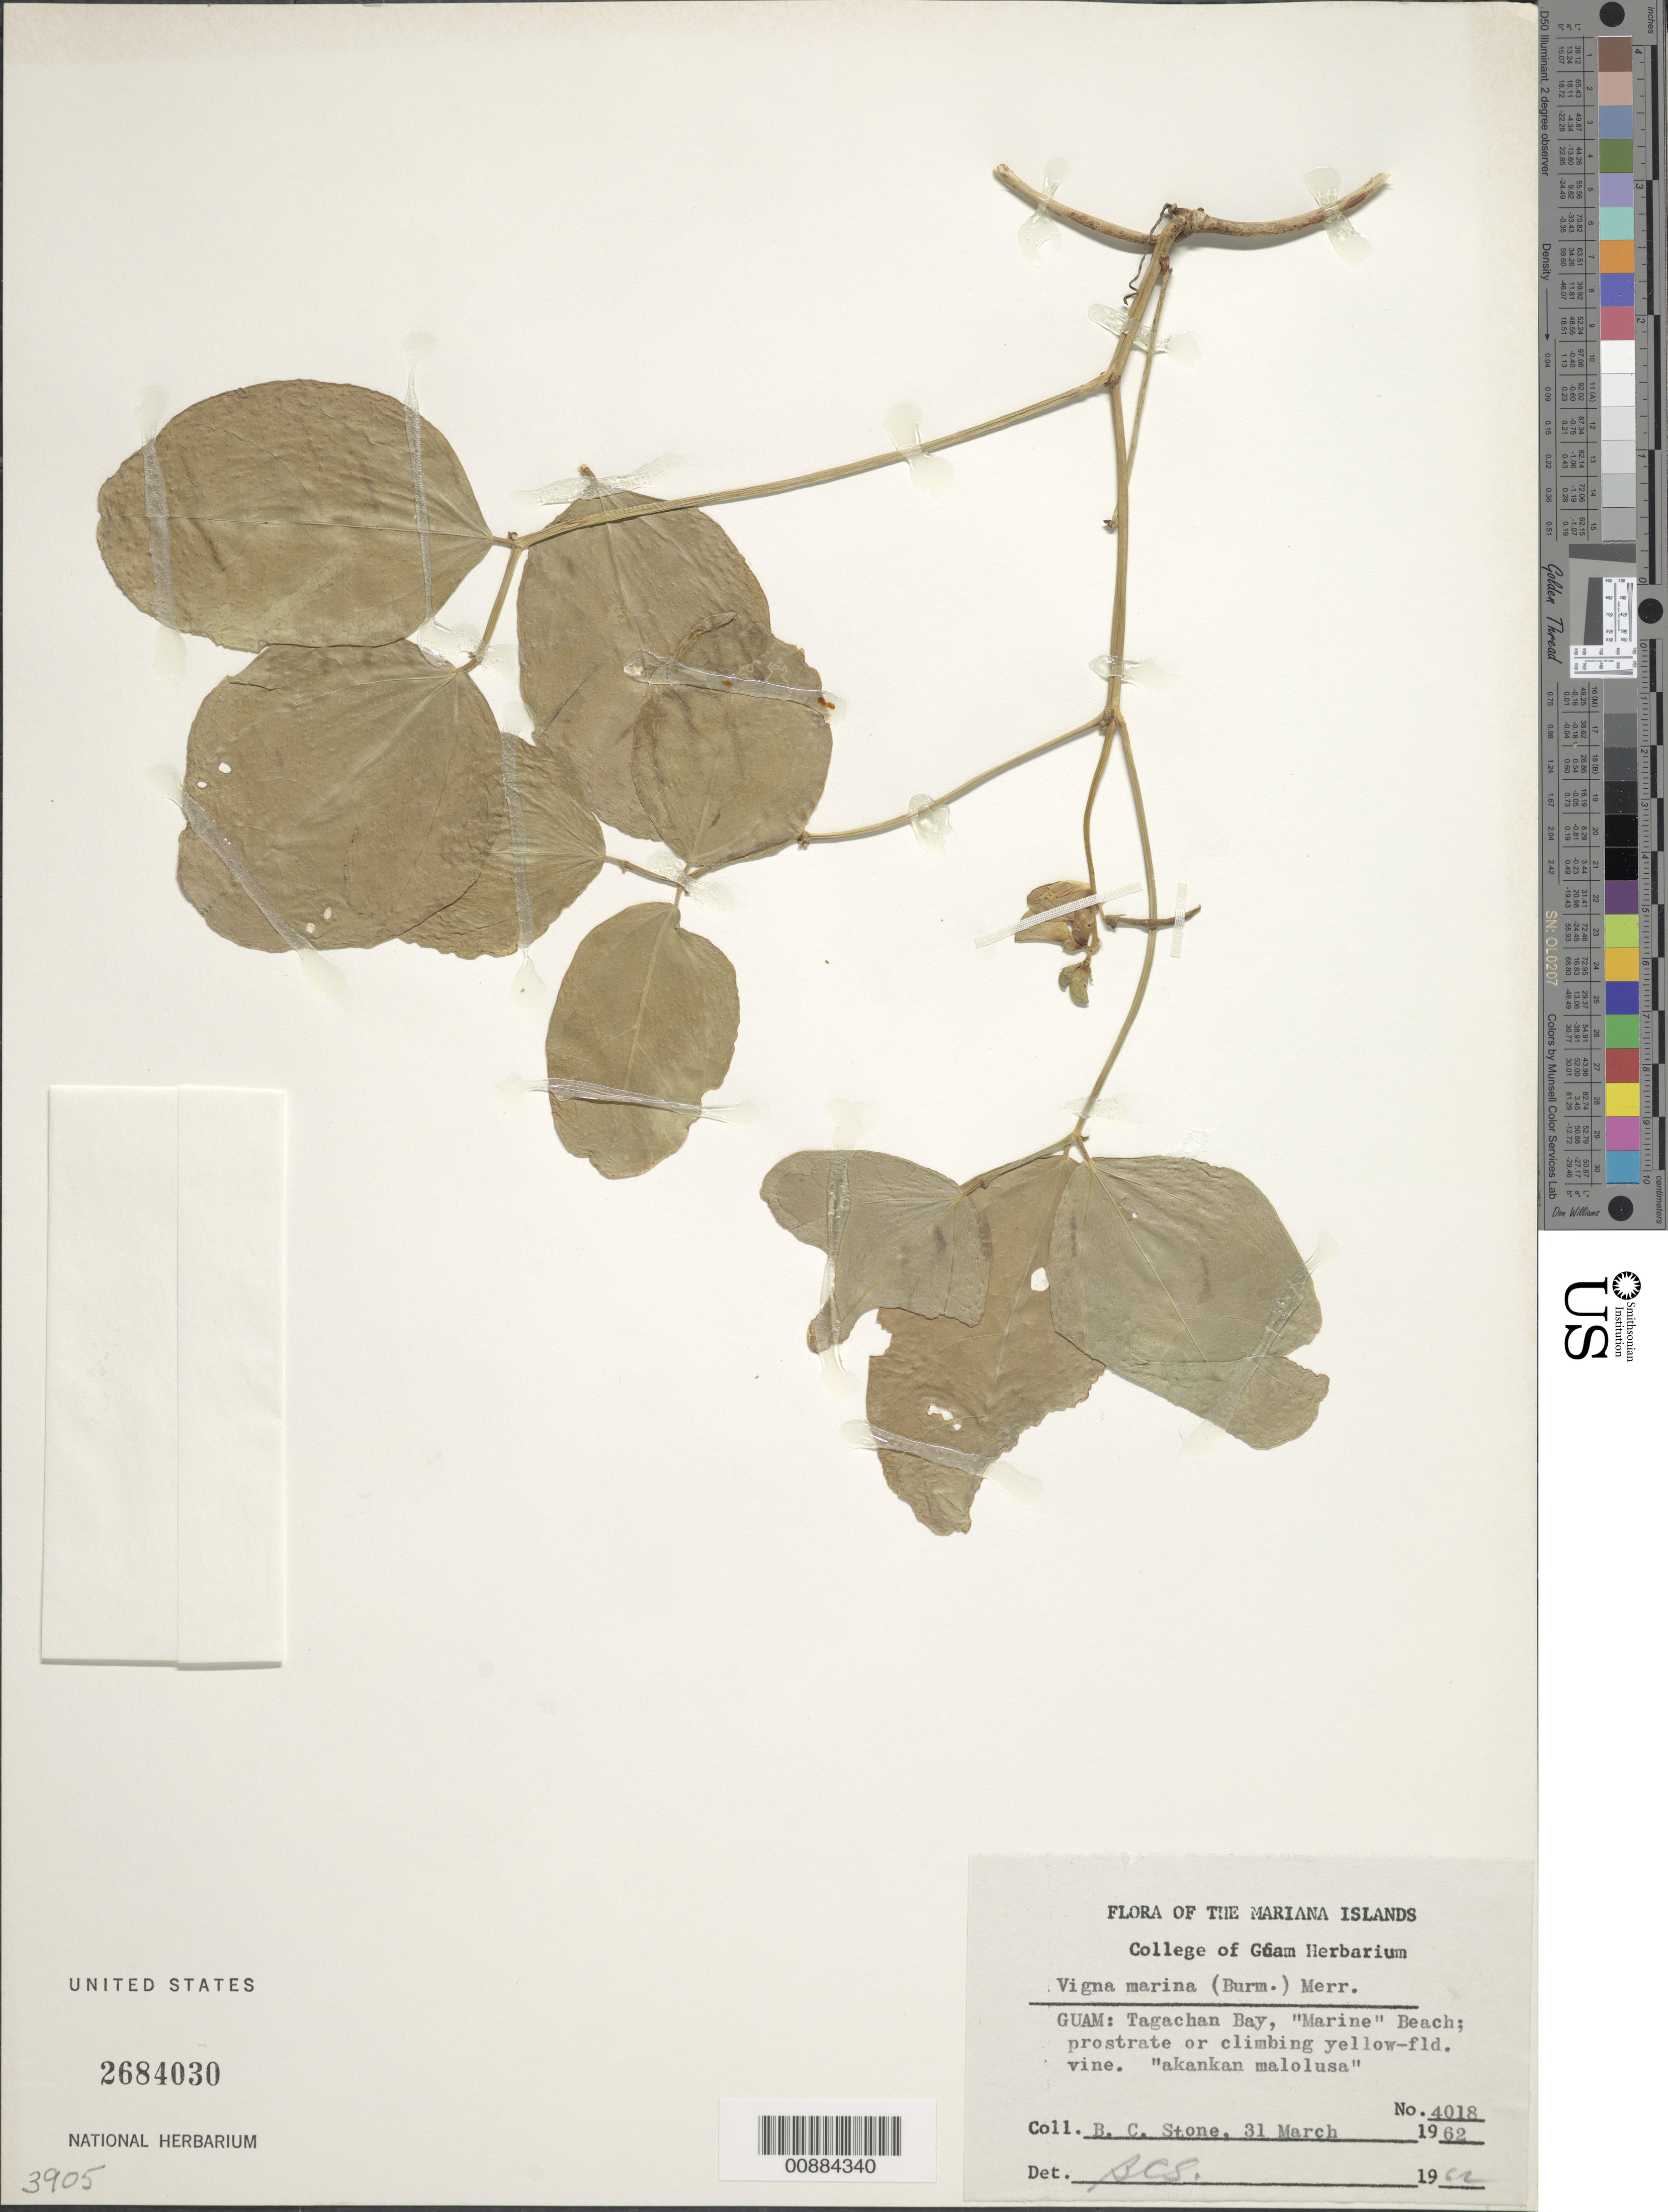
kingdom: Plantae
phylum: Tracheophyta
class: Magnoliopsida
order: Fabales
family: Fabaceae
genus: Vigna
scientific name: Vigna marina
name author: (Burm.) Merr.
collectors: B. C. Stone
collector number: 4018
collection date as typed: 31 Mar 1962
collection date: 1962-03-31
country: Guam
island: Guam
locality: Tagachan Bay, "Marine" Beach.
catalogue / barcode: US 2684030